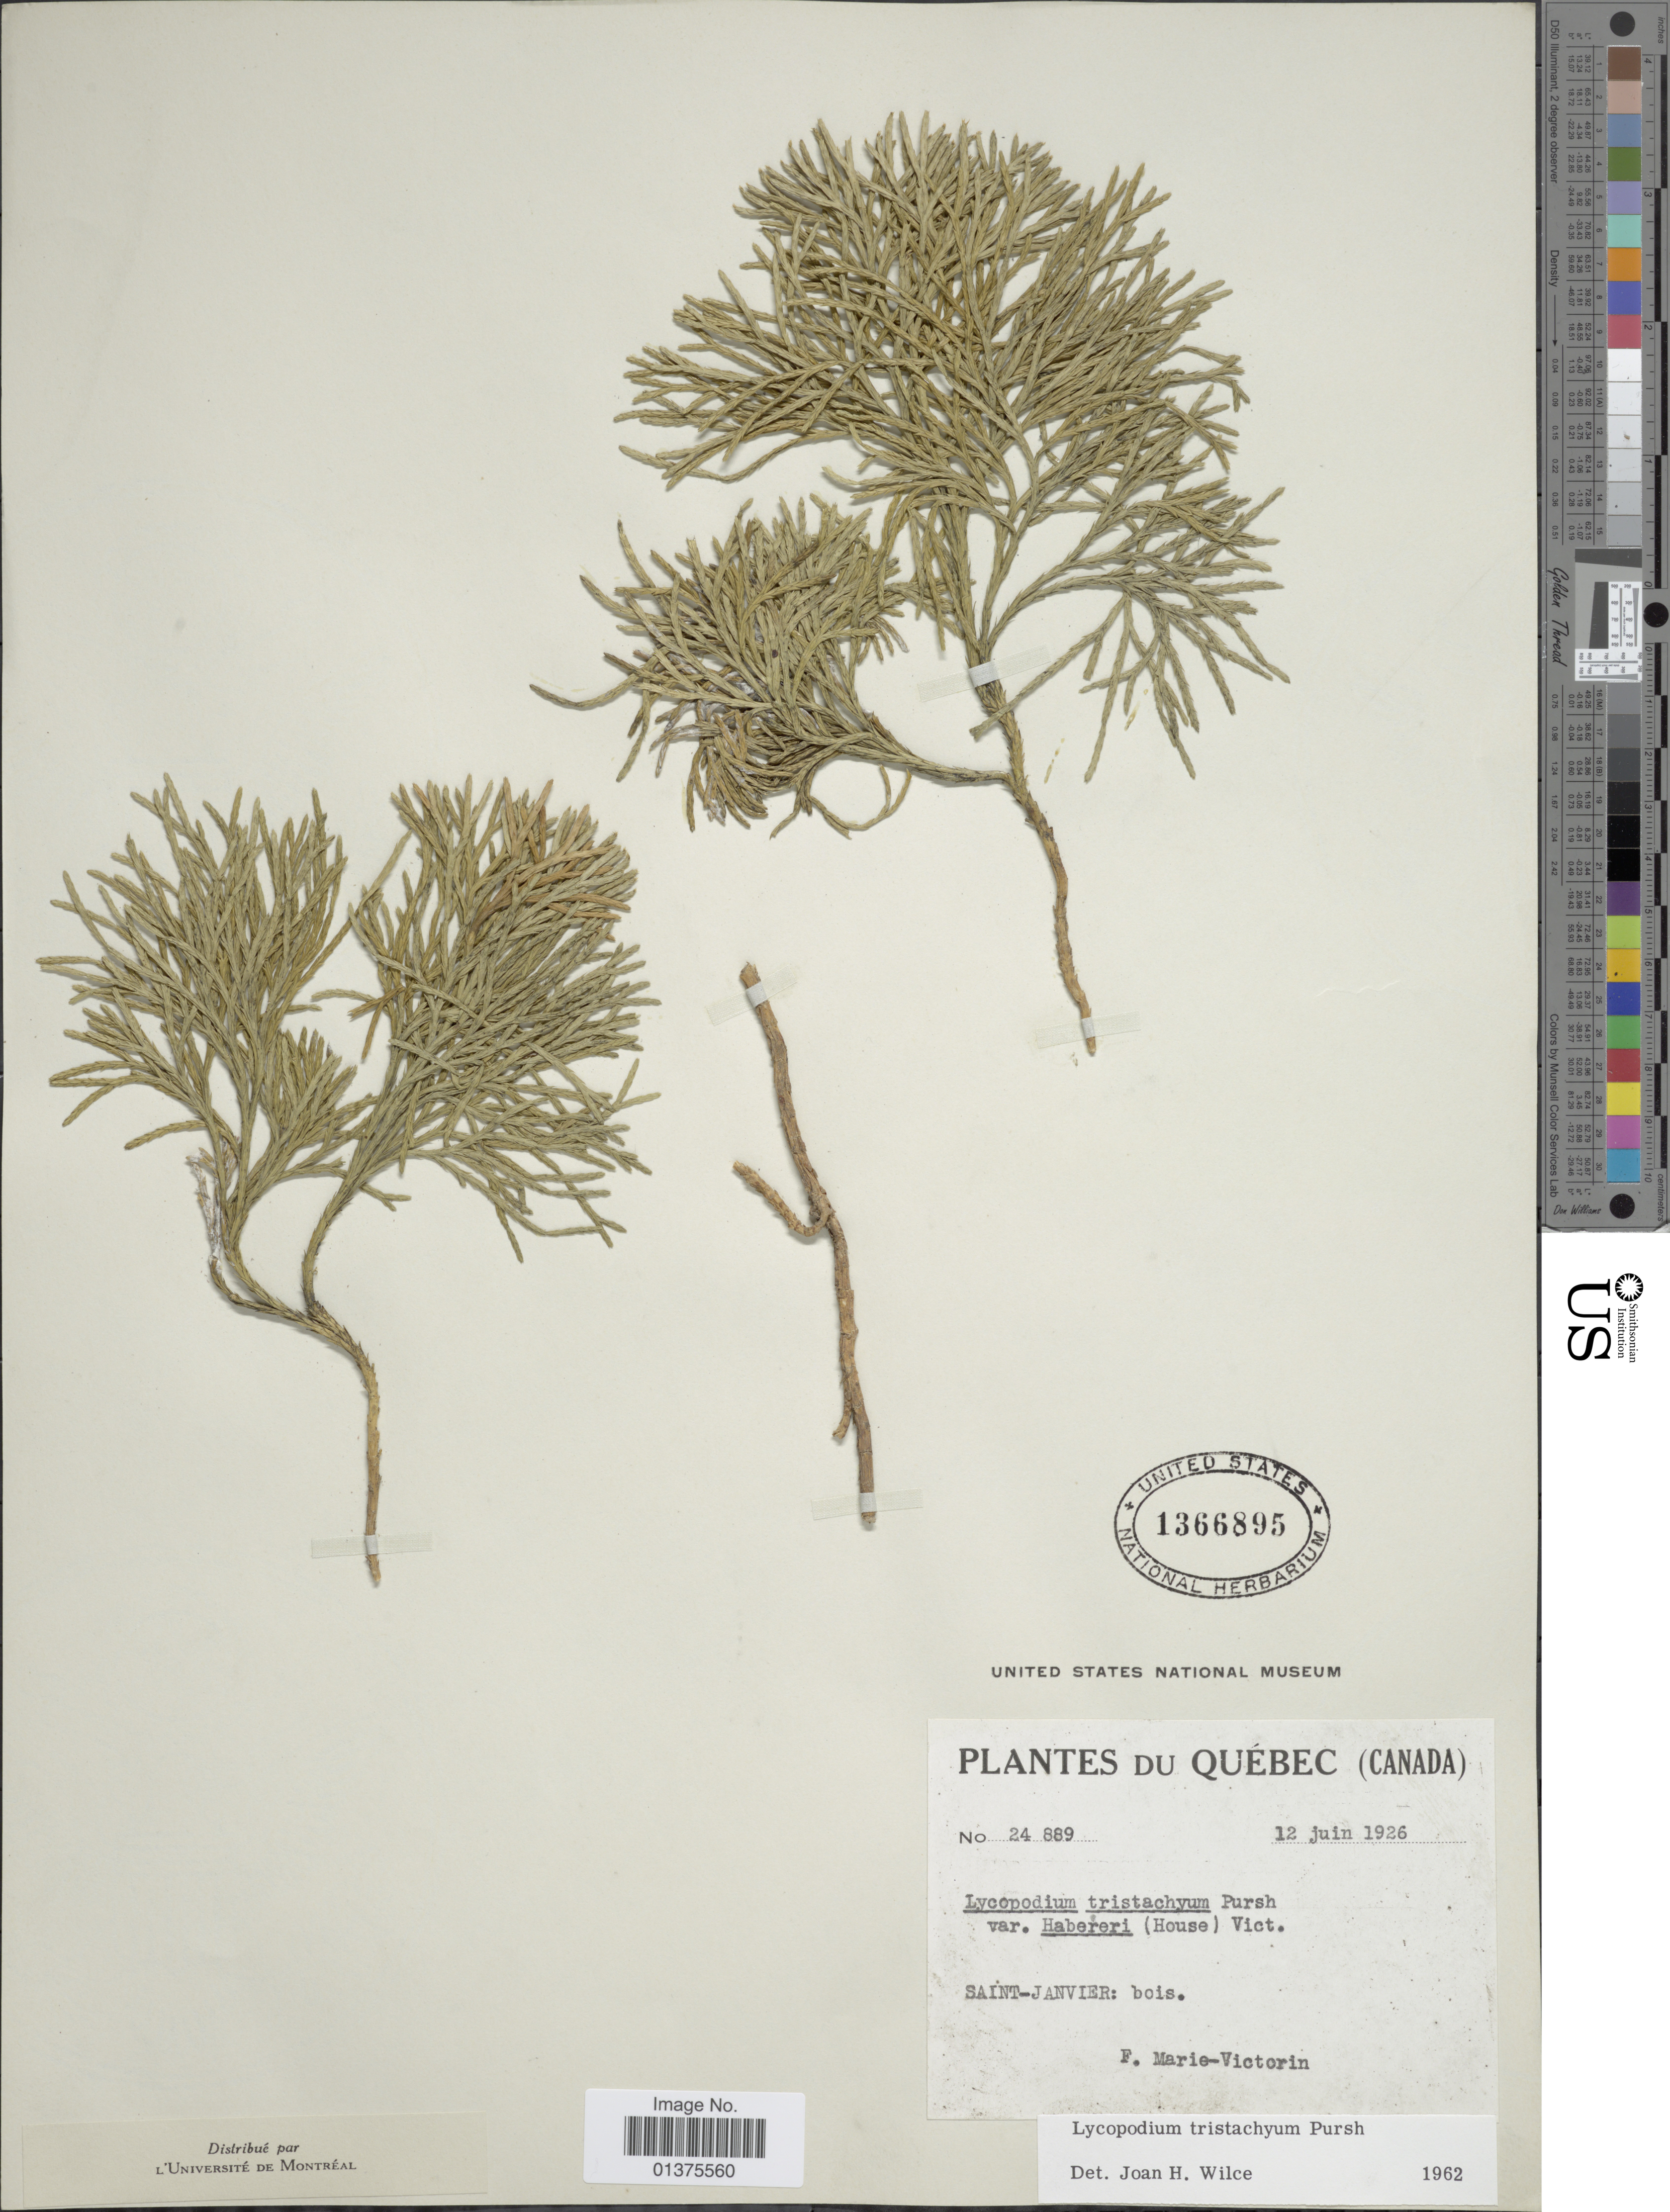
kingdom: Plantae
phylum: Tracheophyta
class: Lycopodiopsida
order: Lycopodiales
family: Lycopodiaceae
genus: Diphasiastrum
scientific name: Diphasiastrum tristachyum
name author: (Pursh) Holub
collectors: Fr. Marie-Victorin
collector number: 24889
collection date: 1926-06-12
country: Canada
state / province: Quebec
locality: Saint-Janvier: bois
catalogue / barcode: US 1366895